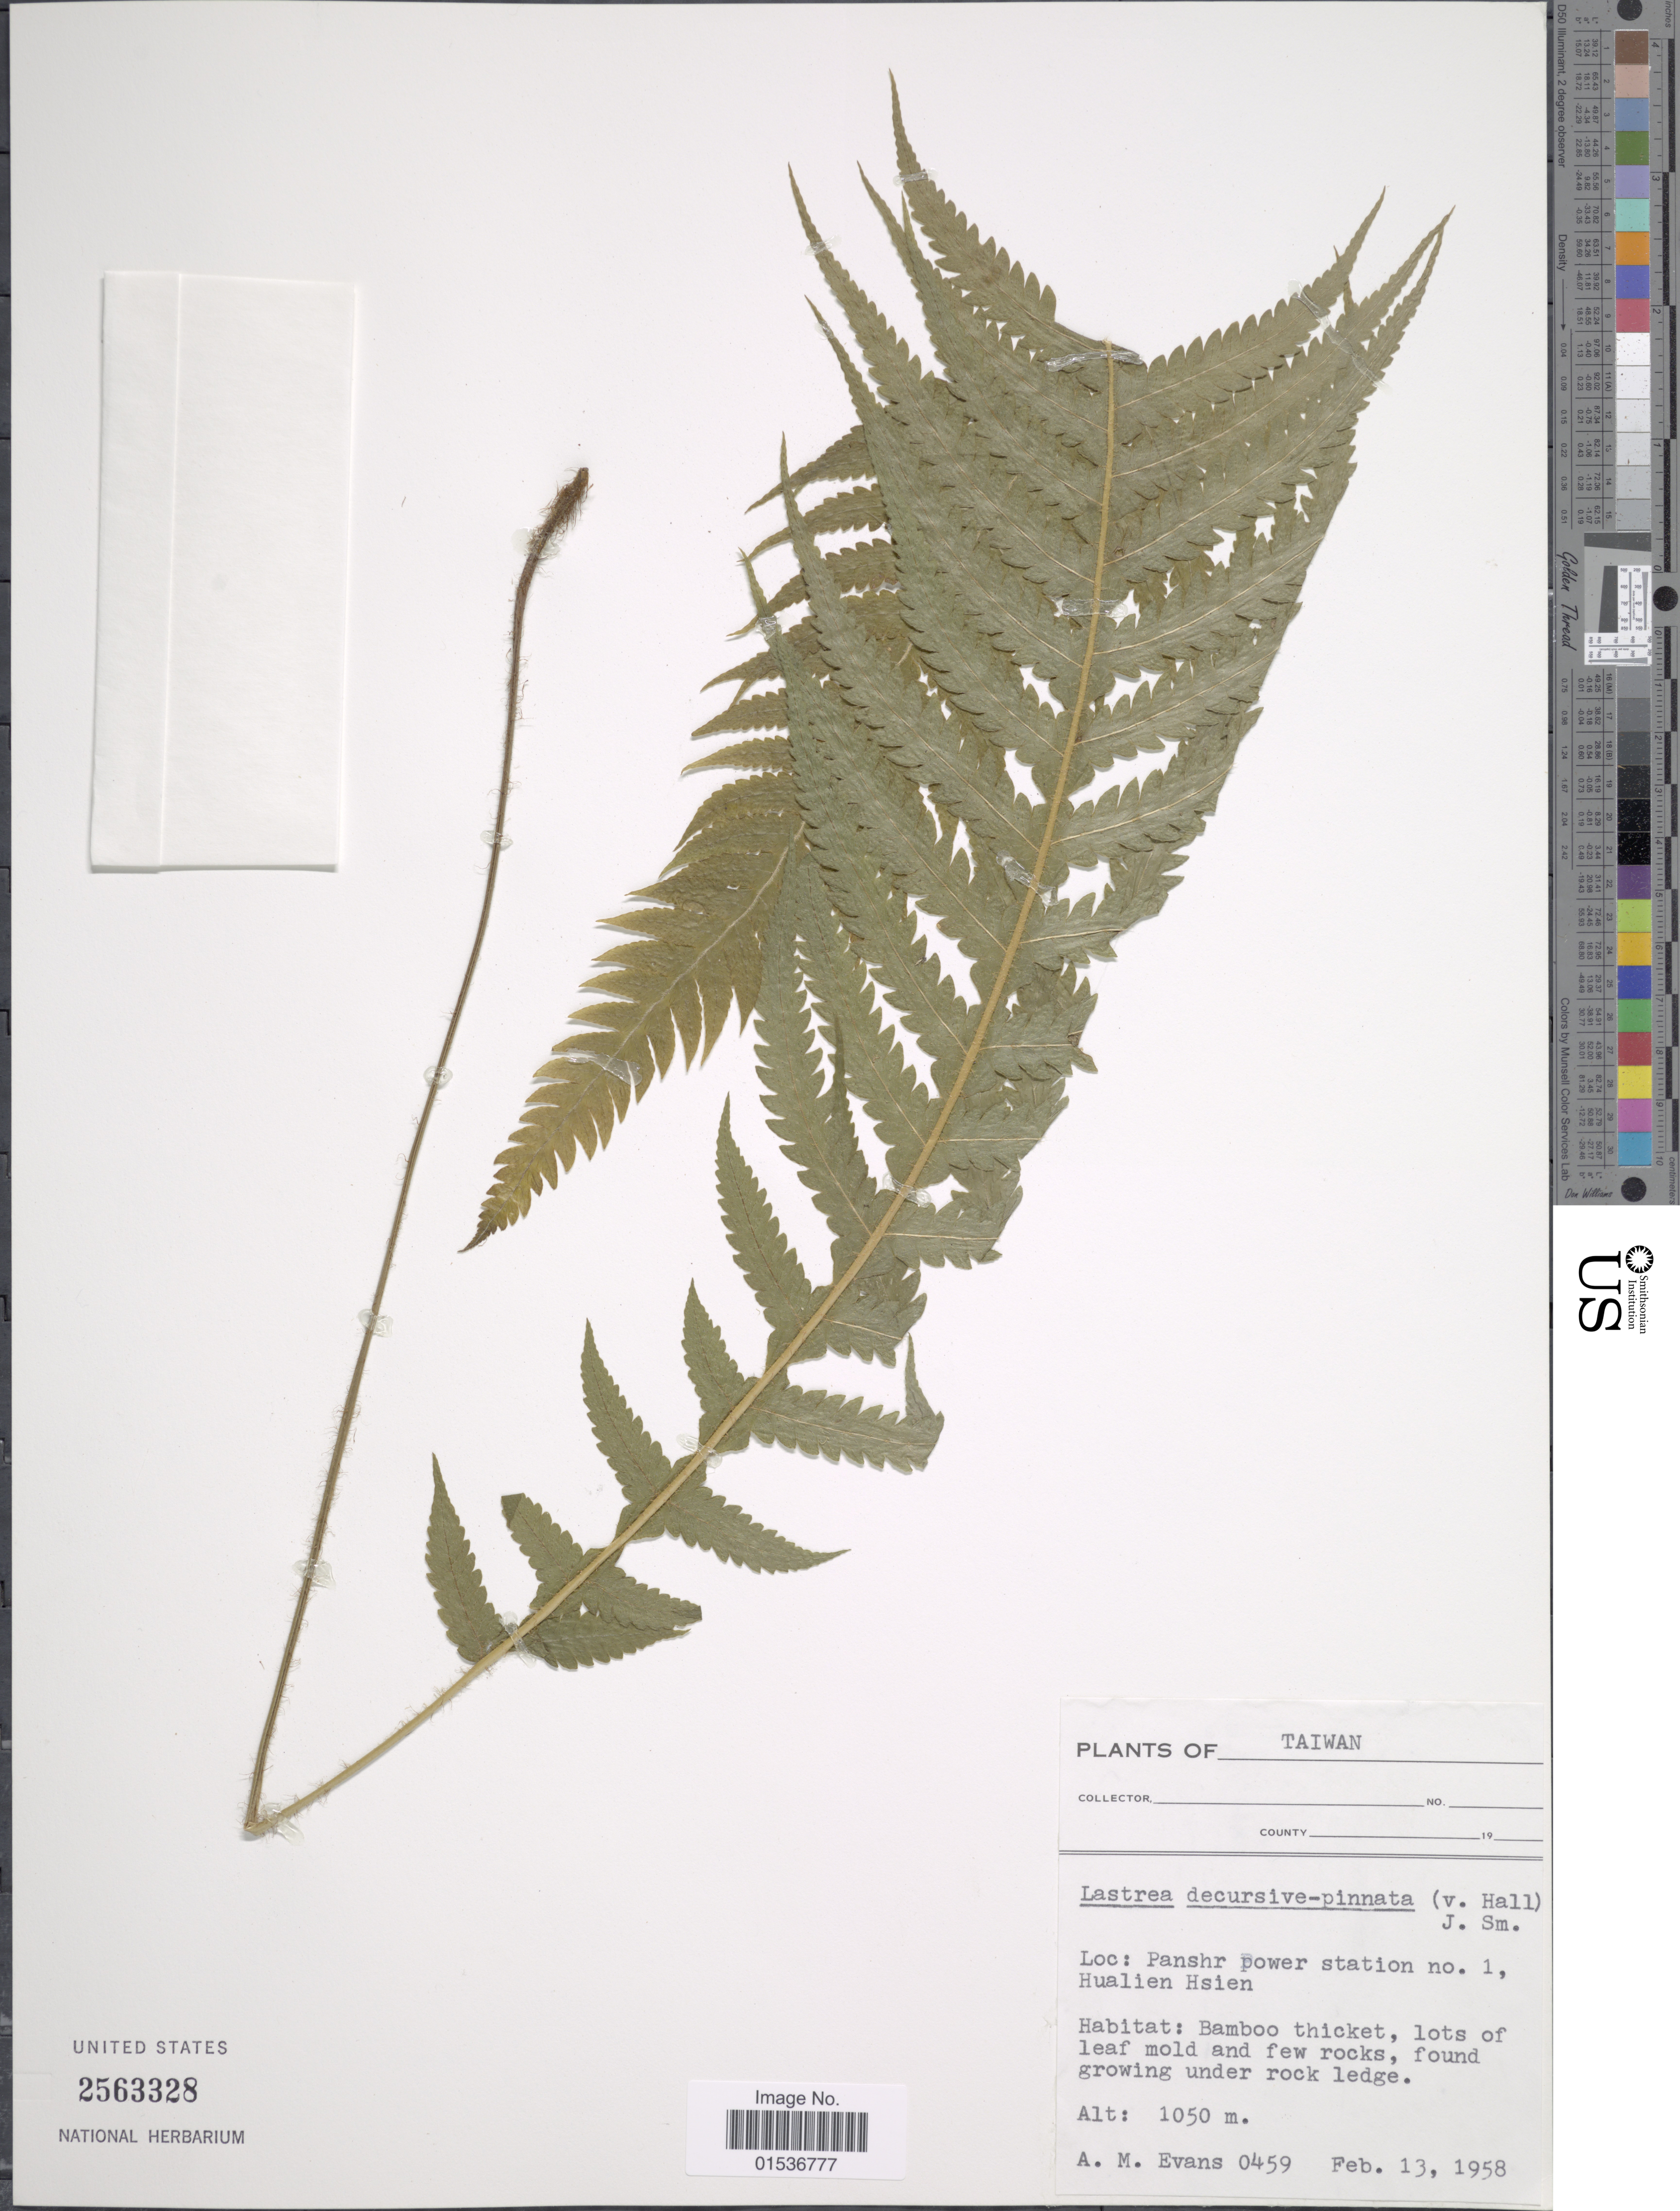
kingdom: Plantae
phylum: Tracheophyta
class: Polypodiopsida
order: Polypodiales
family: Thelypteridaceae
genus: Phegopteris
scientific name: Phegopteris decursivepinnata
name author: (H.C. Hall) Fée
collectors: A. M. Evans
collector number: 0459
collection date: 1958-02-13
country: Taiwan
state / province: Hualien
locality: Taiwan, Panshr power station no. 1 Hualien Hsien,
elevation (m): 1050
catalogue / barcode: US 2563328